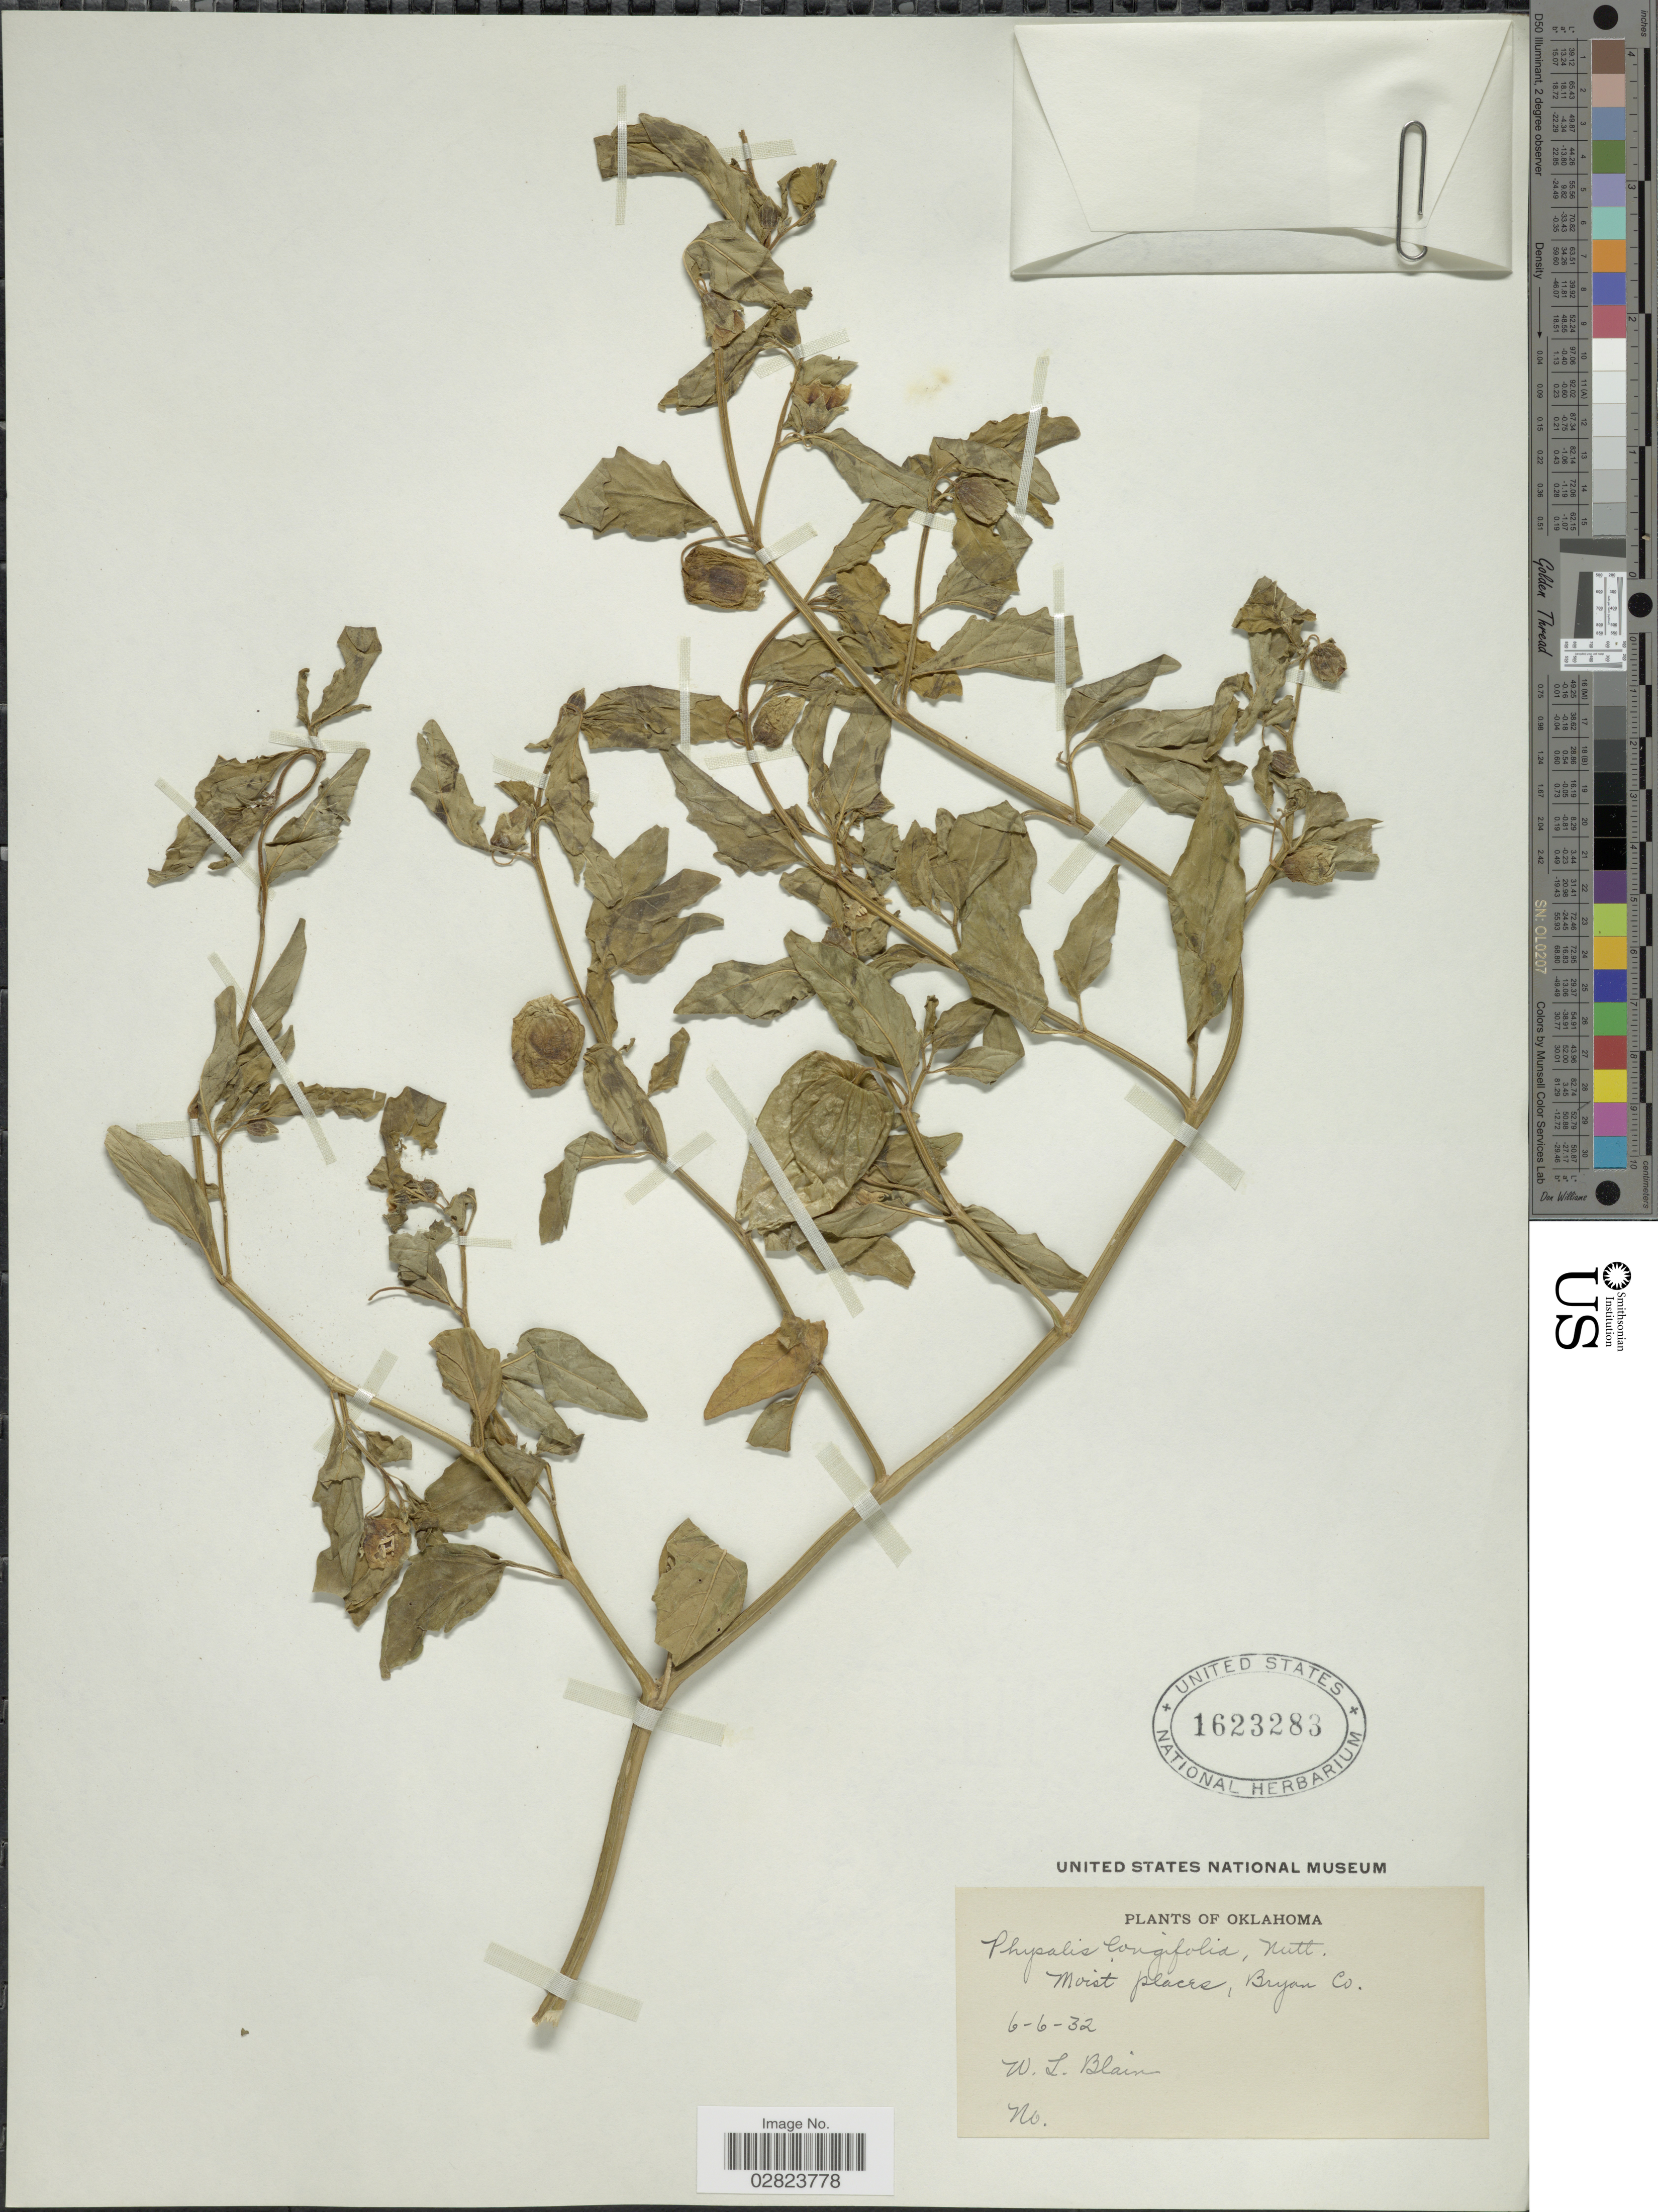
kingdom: Plantae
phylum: Tracheophyta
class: Magnoliopsida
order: Solanales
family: Solanaceae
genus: Physalis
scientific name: Physalis longifolia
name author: Nutt.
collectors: W. Blain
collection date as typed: Transcribed d/m/y: 6/6/32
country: United States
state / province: Oklahoma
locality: Moist place, Bryan Co.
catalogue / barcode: US 1623283